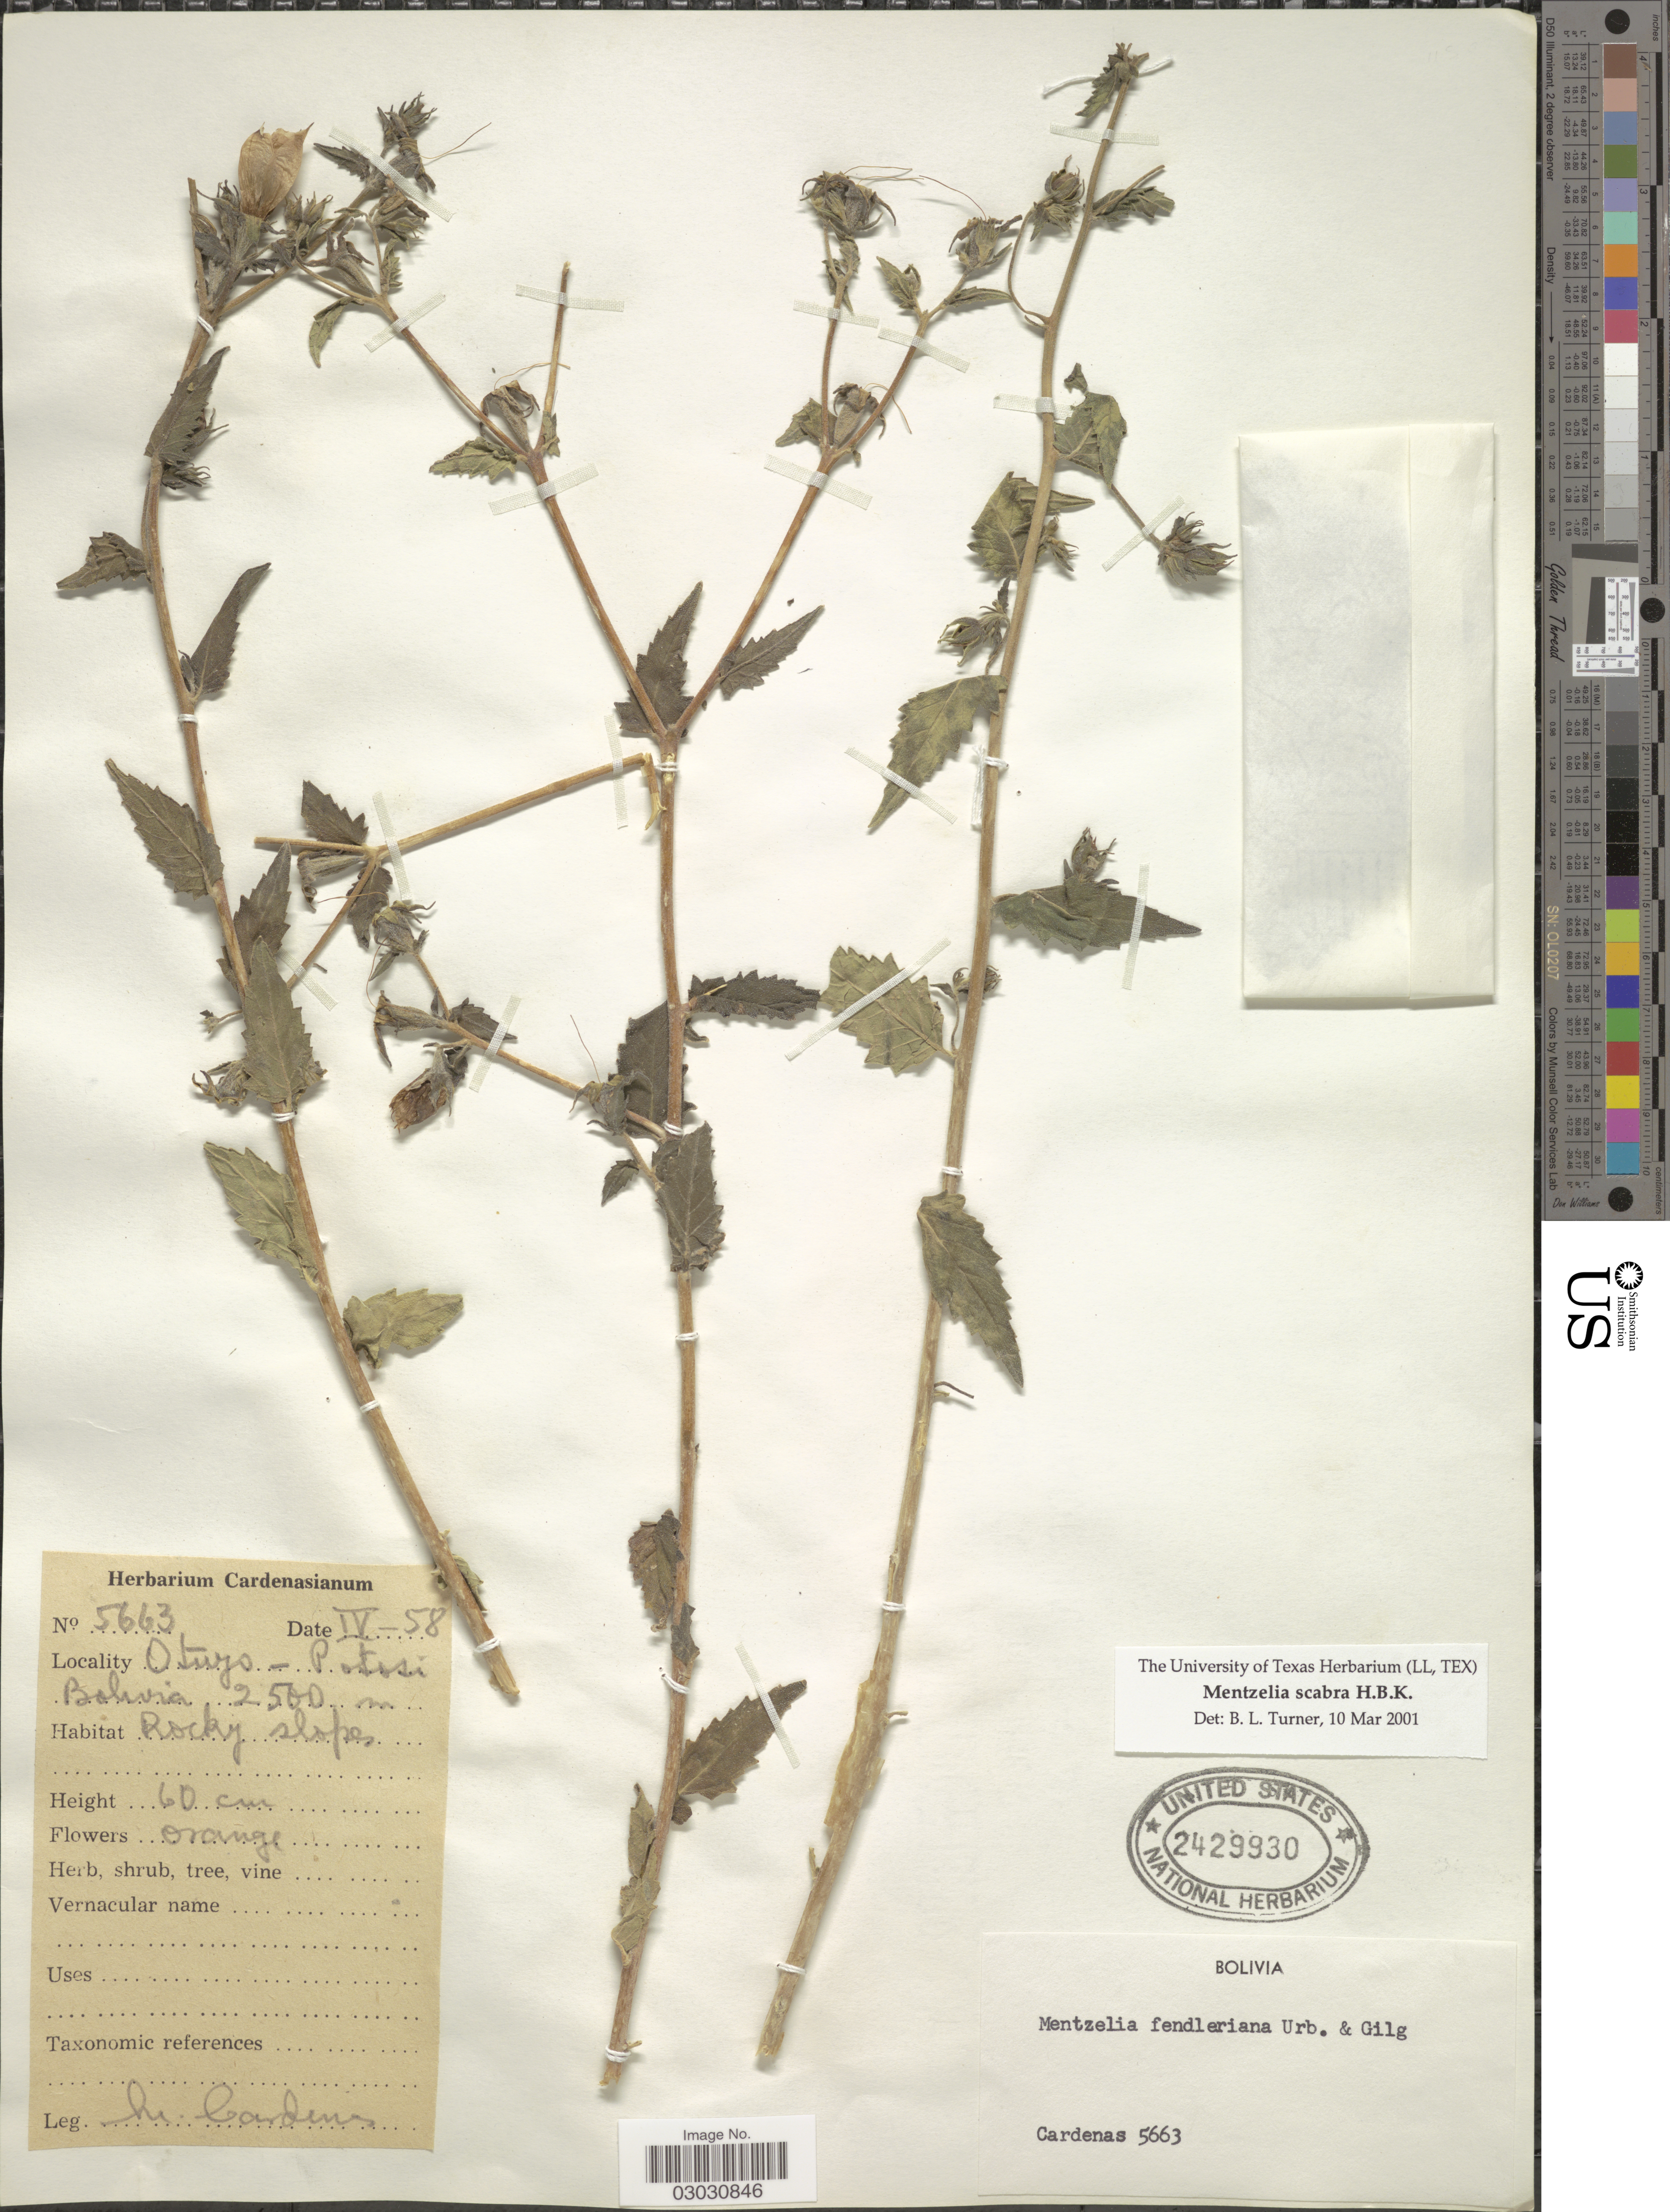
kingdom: Plantae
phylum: Tracheophyta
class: Magnoliopsida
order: Cornales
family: Loasaceae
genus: Mentzelia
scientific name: Mentzelia scabra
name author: Kunth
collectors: M. Cárdenas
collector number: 5663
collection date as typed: Transcribed d/m/y: /4/58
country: Bolivia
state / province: Potosi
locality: Otuyo.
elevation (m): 2500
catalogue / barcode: US 2429930